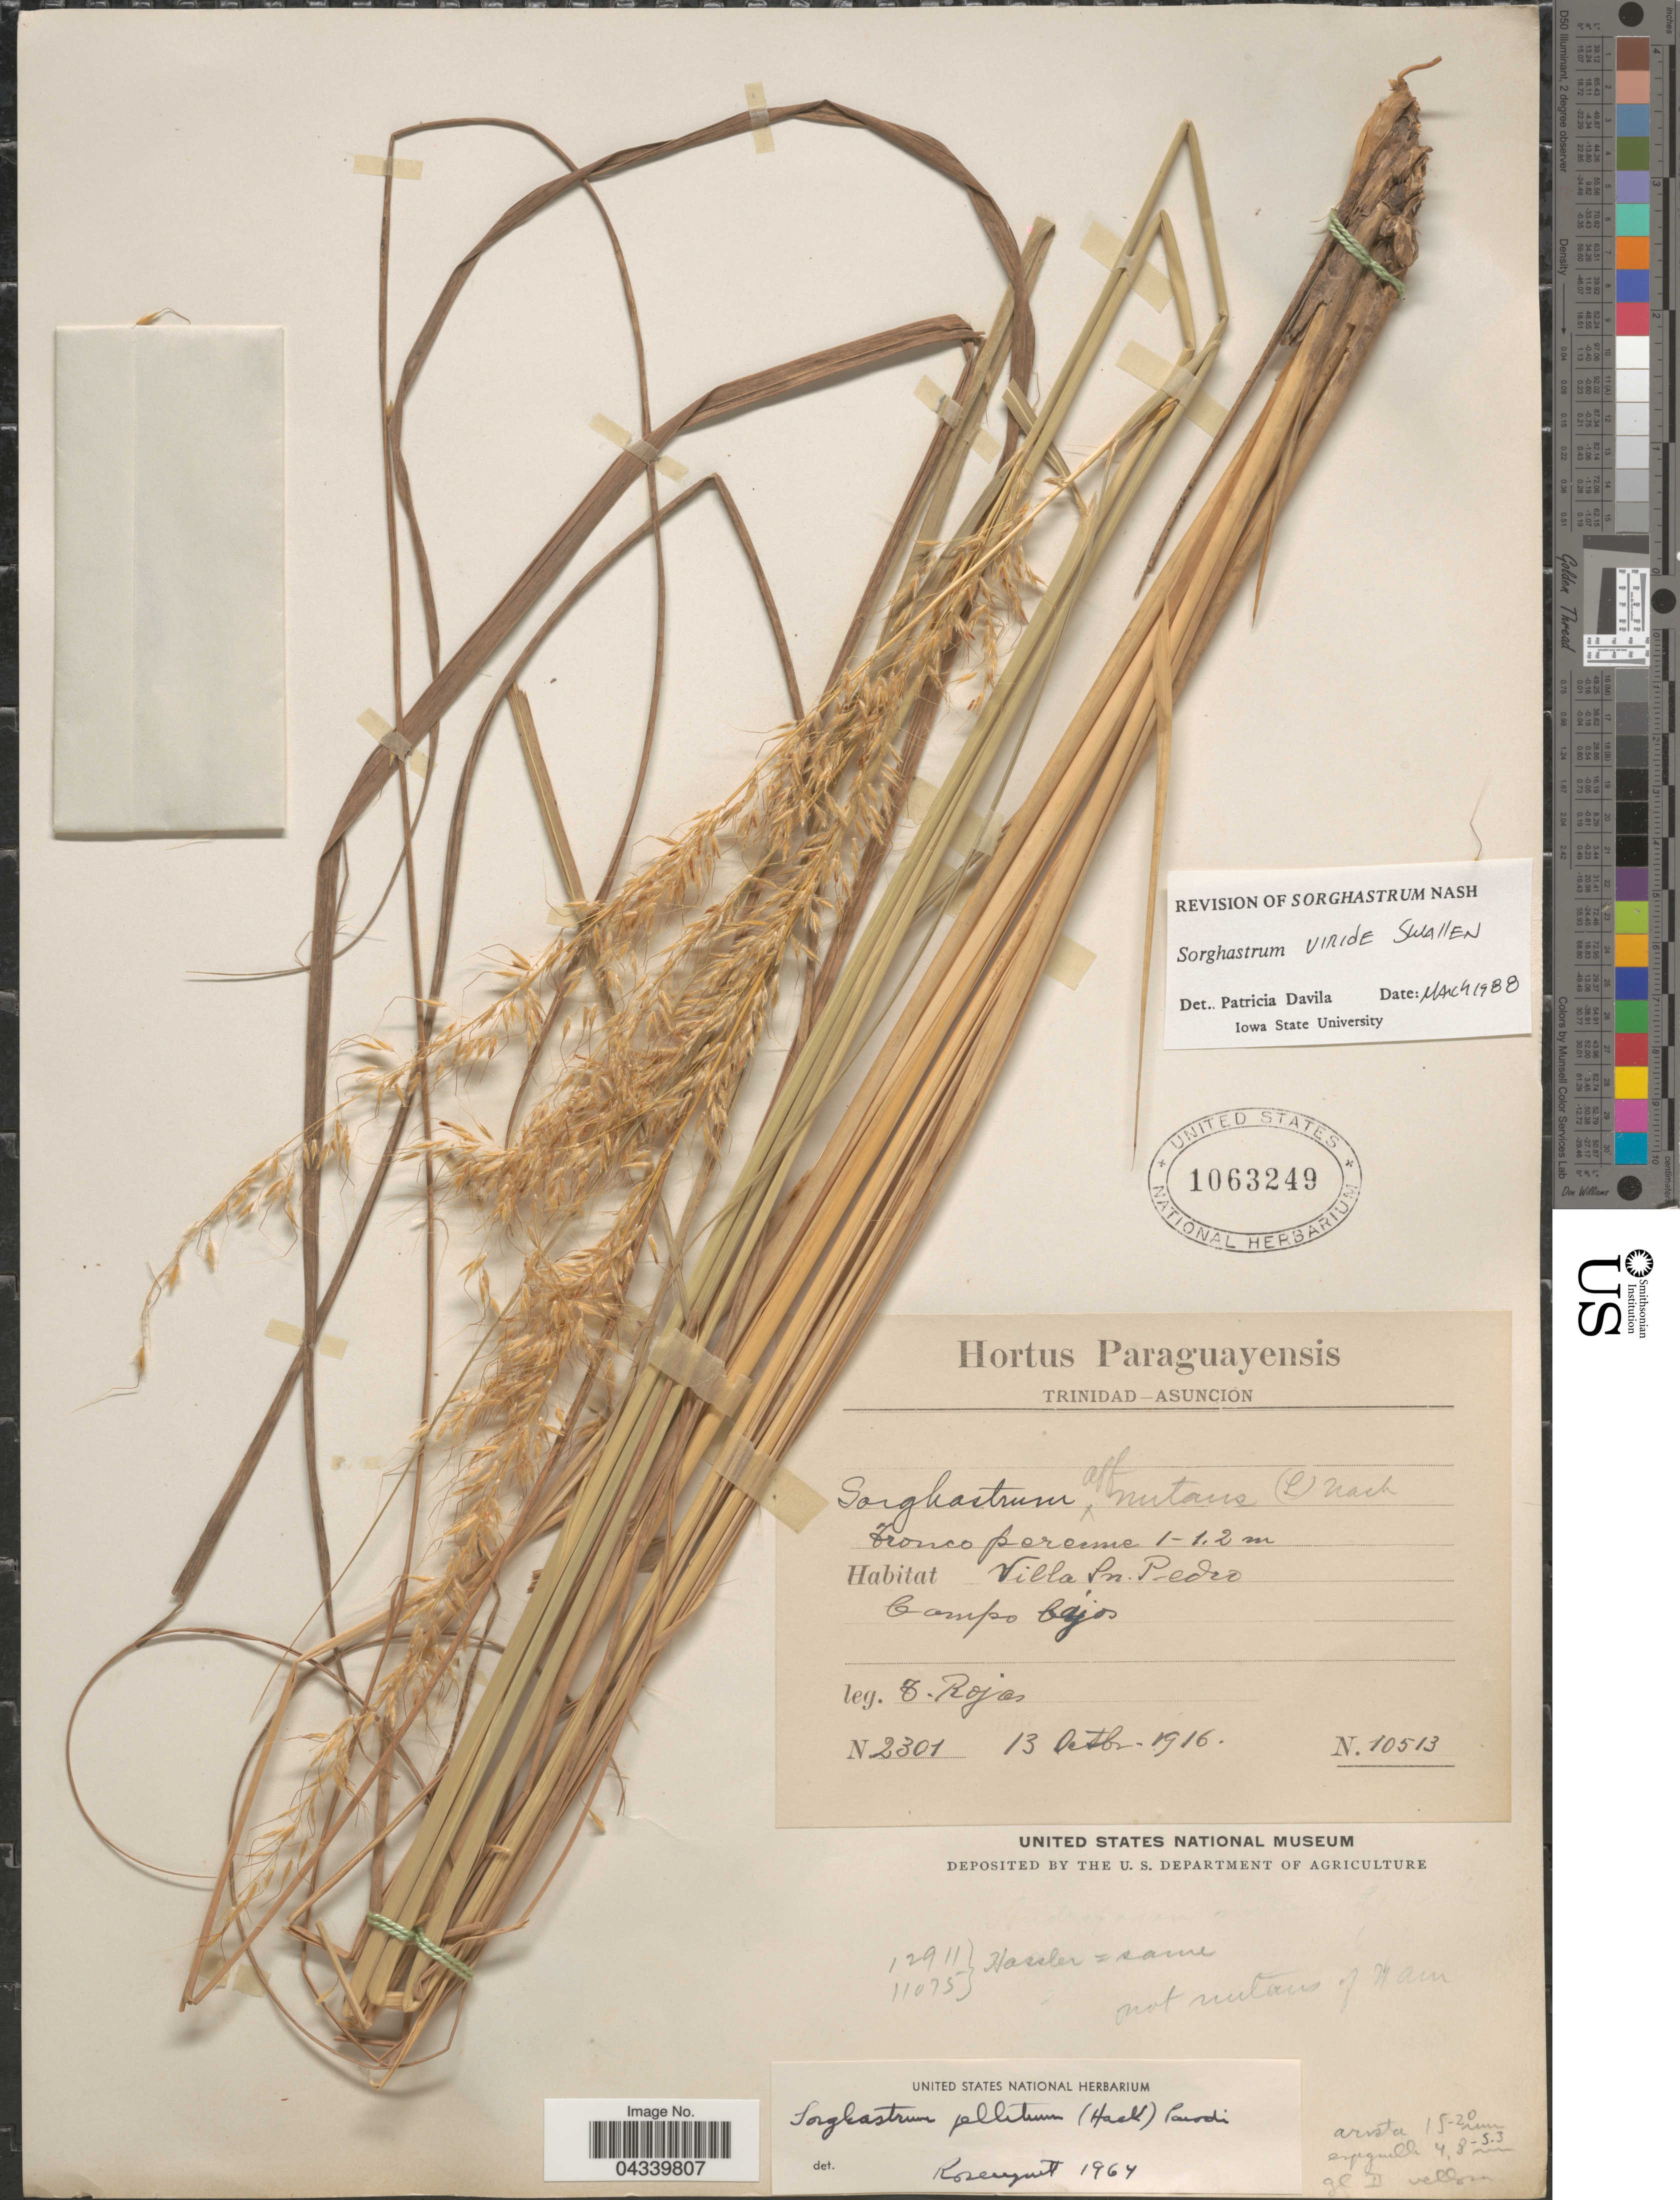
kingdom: Plantae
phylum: Tracheophyta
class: Liliopsida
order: Poales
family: Poaceae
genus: Sorghastrum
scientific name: Sorghastrum viride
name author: Swallen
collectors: T. Rojas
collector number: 2301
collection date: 1916-10-13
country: Paraguay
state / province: Asuncion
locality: Villa Sn. Pedro. Campo bajos.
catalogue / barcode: US 1063249